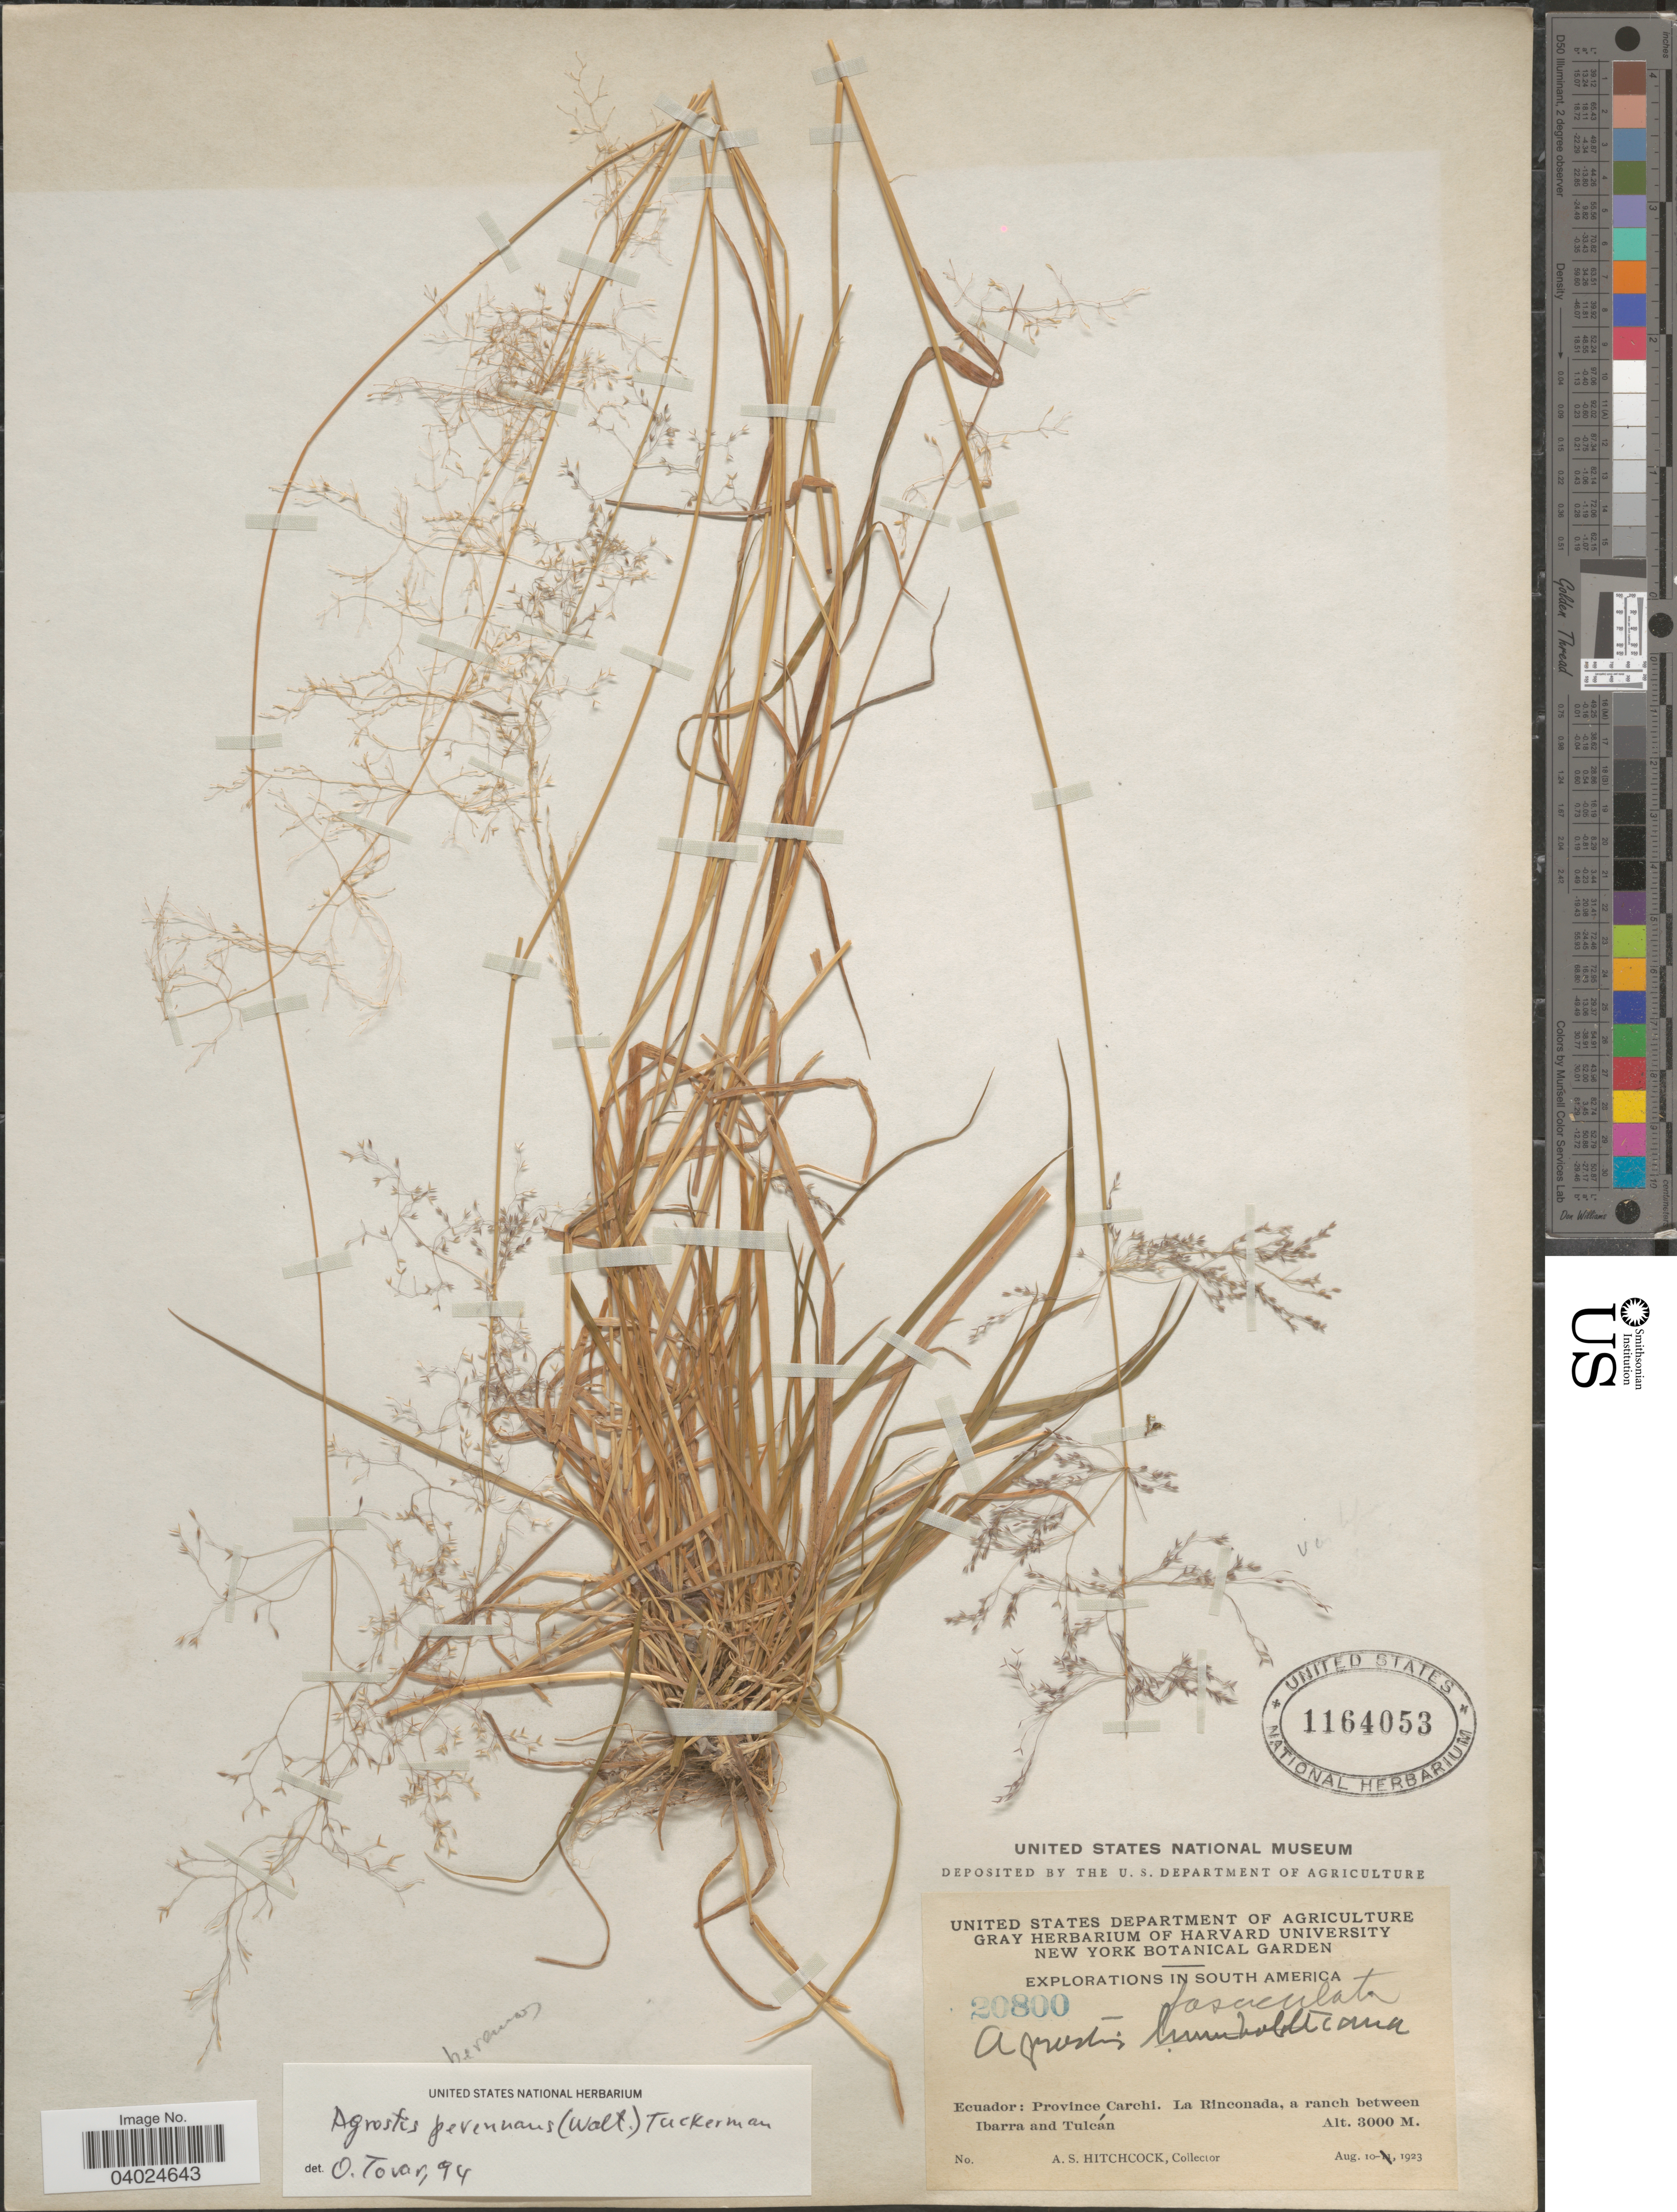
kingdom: Plantae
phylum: Tracheophyta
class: Liliopsida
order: Poales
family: Poaceae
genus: Agrostis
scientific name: Agrostis perennans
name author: (Walter) Tuck.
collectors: A. S. Hitchcock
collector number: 20800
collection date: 1923-08-10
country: Ecuador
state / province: Carchi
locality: La Rinconada, a ranch between Ibarra and Tulcán.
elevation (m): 3000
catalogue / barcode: US 1164053